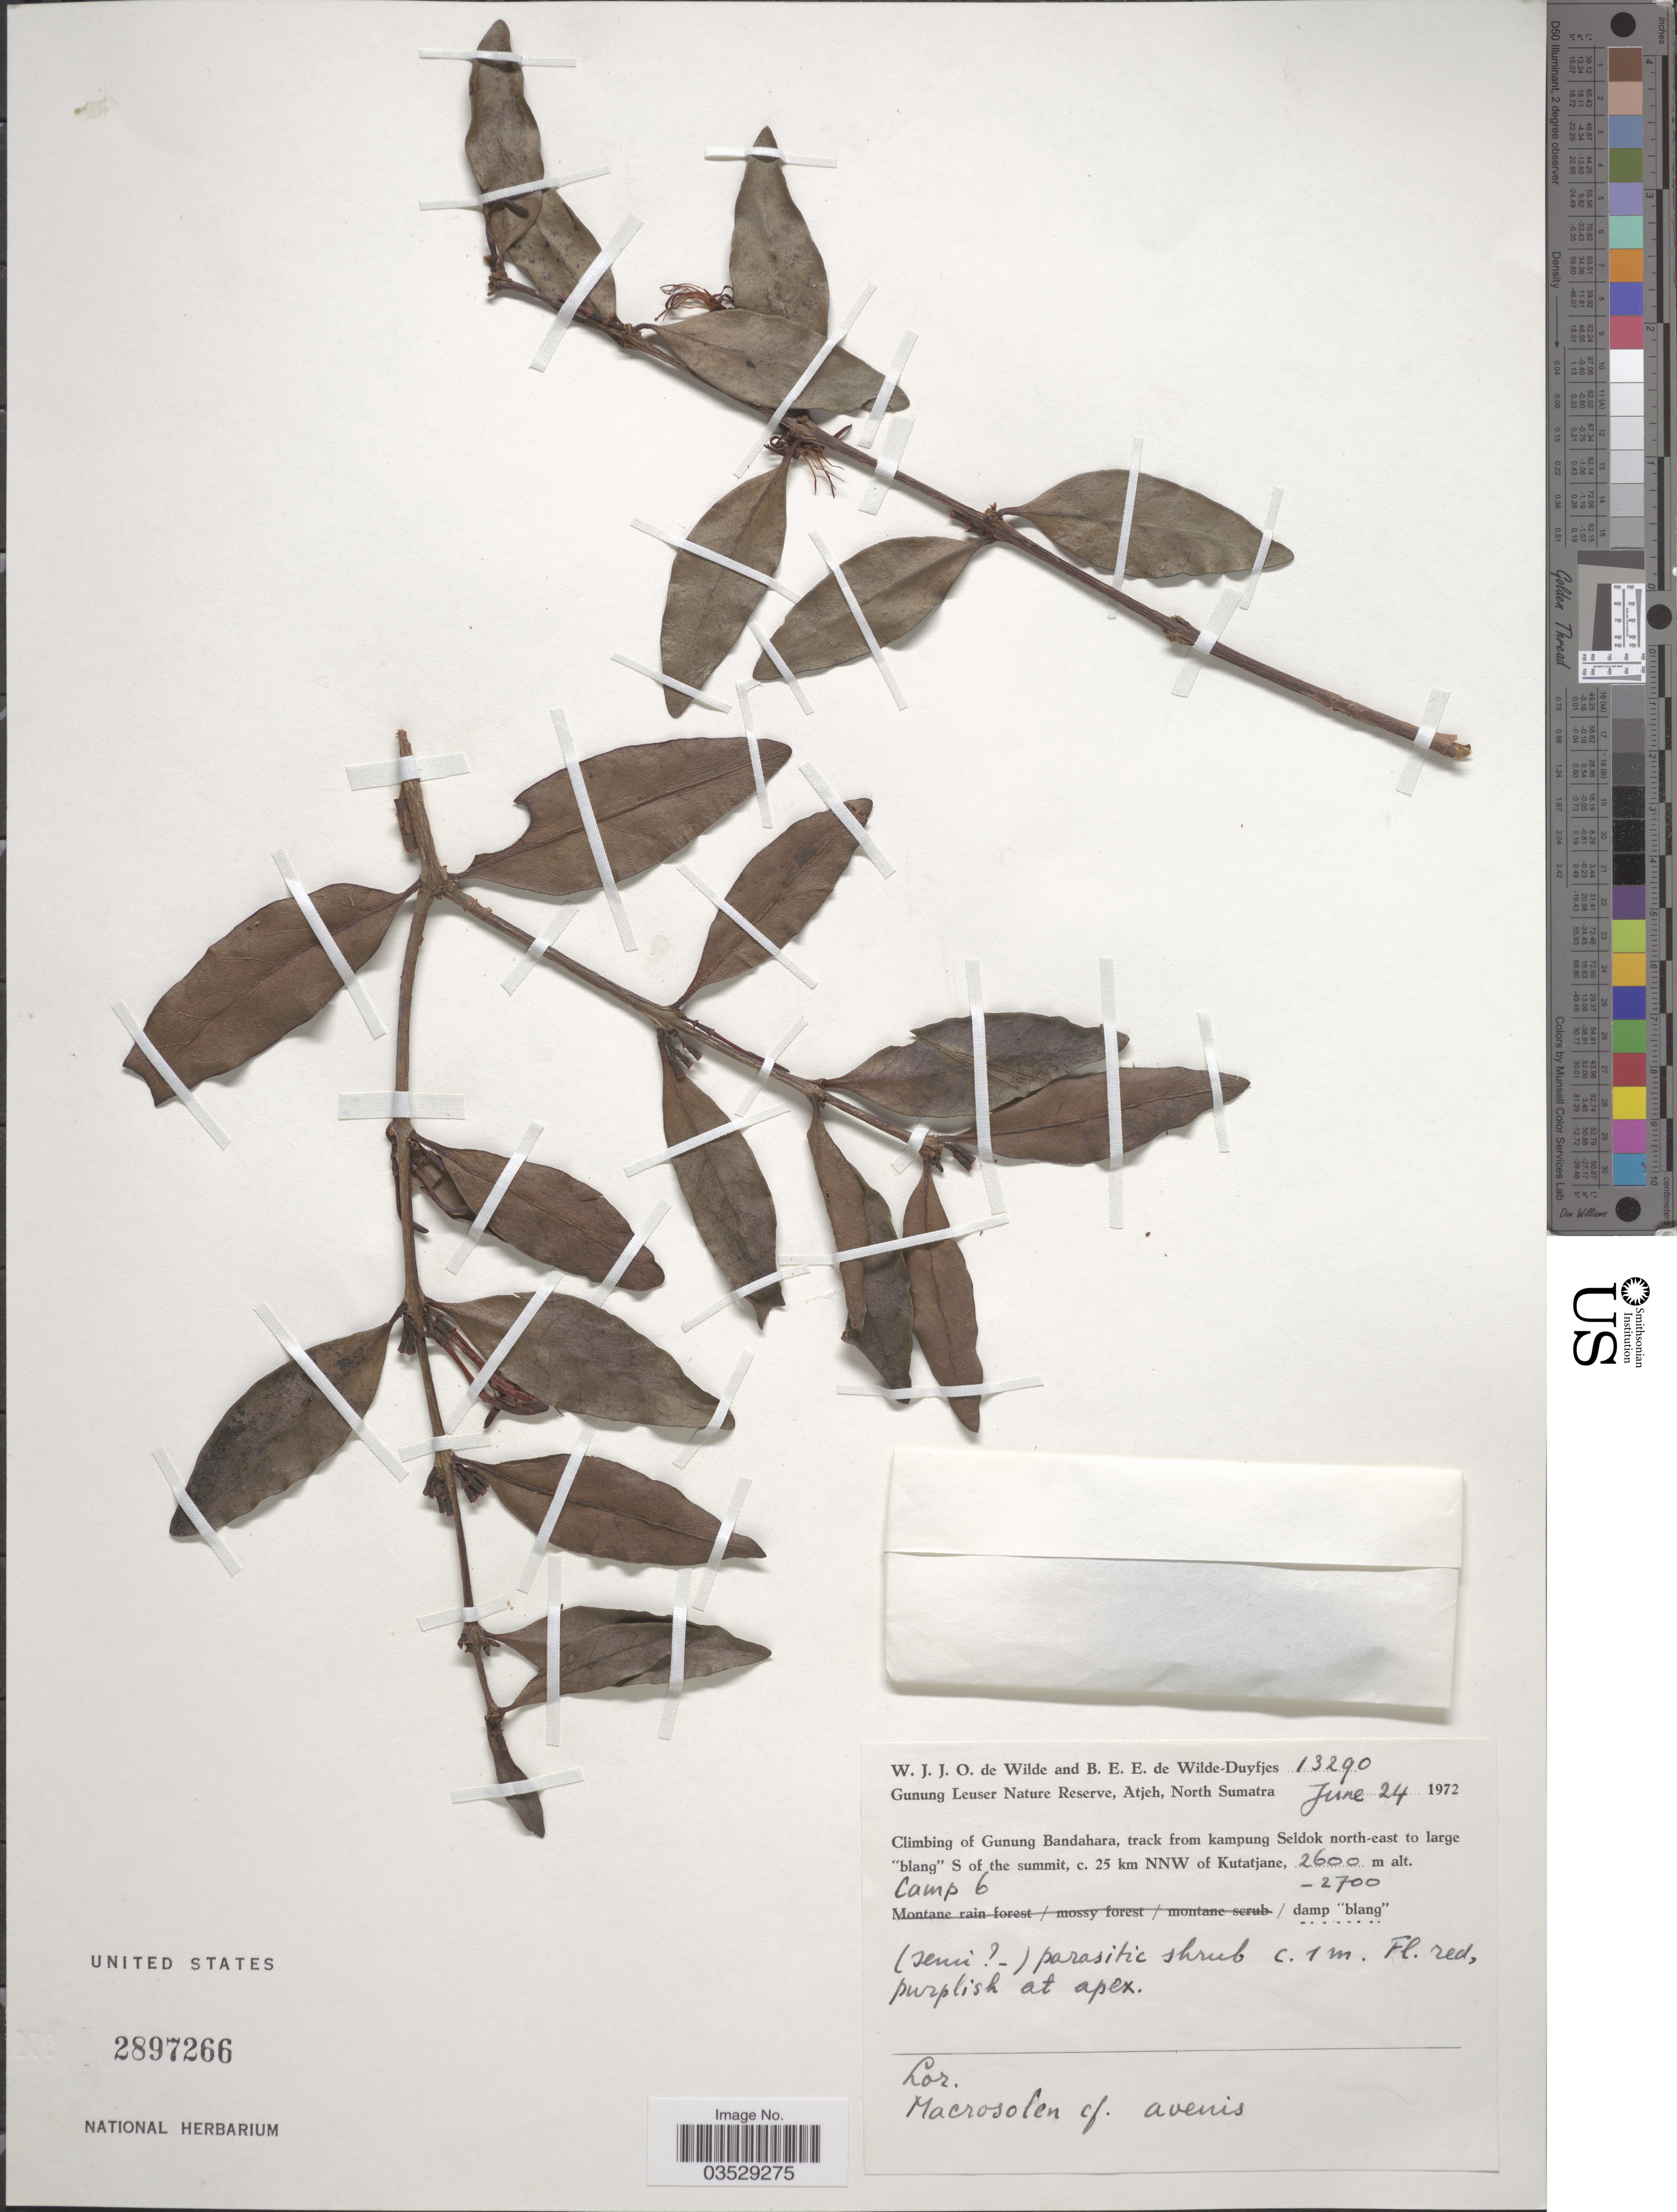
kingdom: Plantae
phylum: Tracheophyta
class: Magnoliopsida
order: Santalales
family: Loranthaceae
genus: Macrosolen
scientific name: Macrosolen avenis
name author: Danser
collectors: W. J. de Wilde & B. E. de Wilde-Duyfjes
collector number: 13290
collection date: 1972-06-24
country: Indonesia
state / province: Sumatra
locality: Gunung Leuser Nature Reserve, Atjeh, North Sumatra. Climbing of Gunung Bandahara, track from kampung Seldok north-east to large "blang" S of the summit, c. 25 km NNW of Kutatjane. Camp 6.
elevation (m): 2600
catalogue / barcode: US 2897266